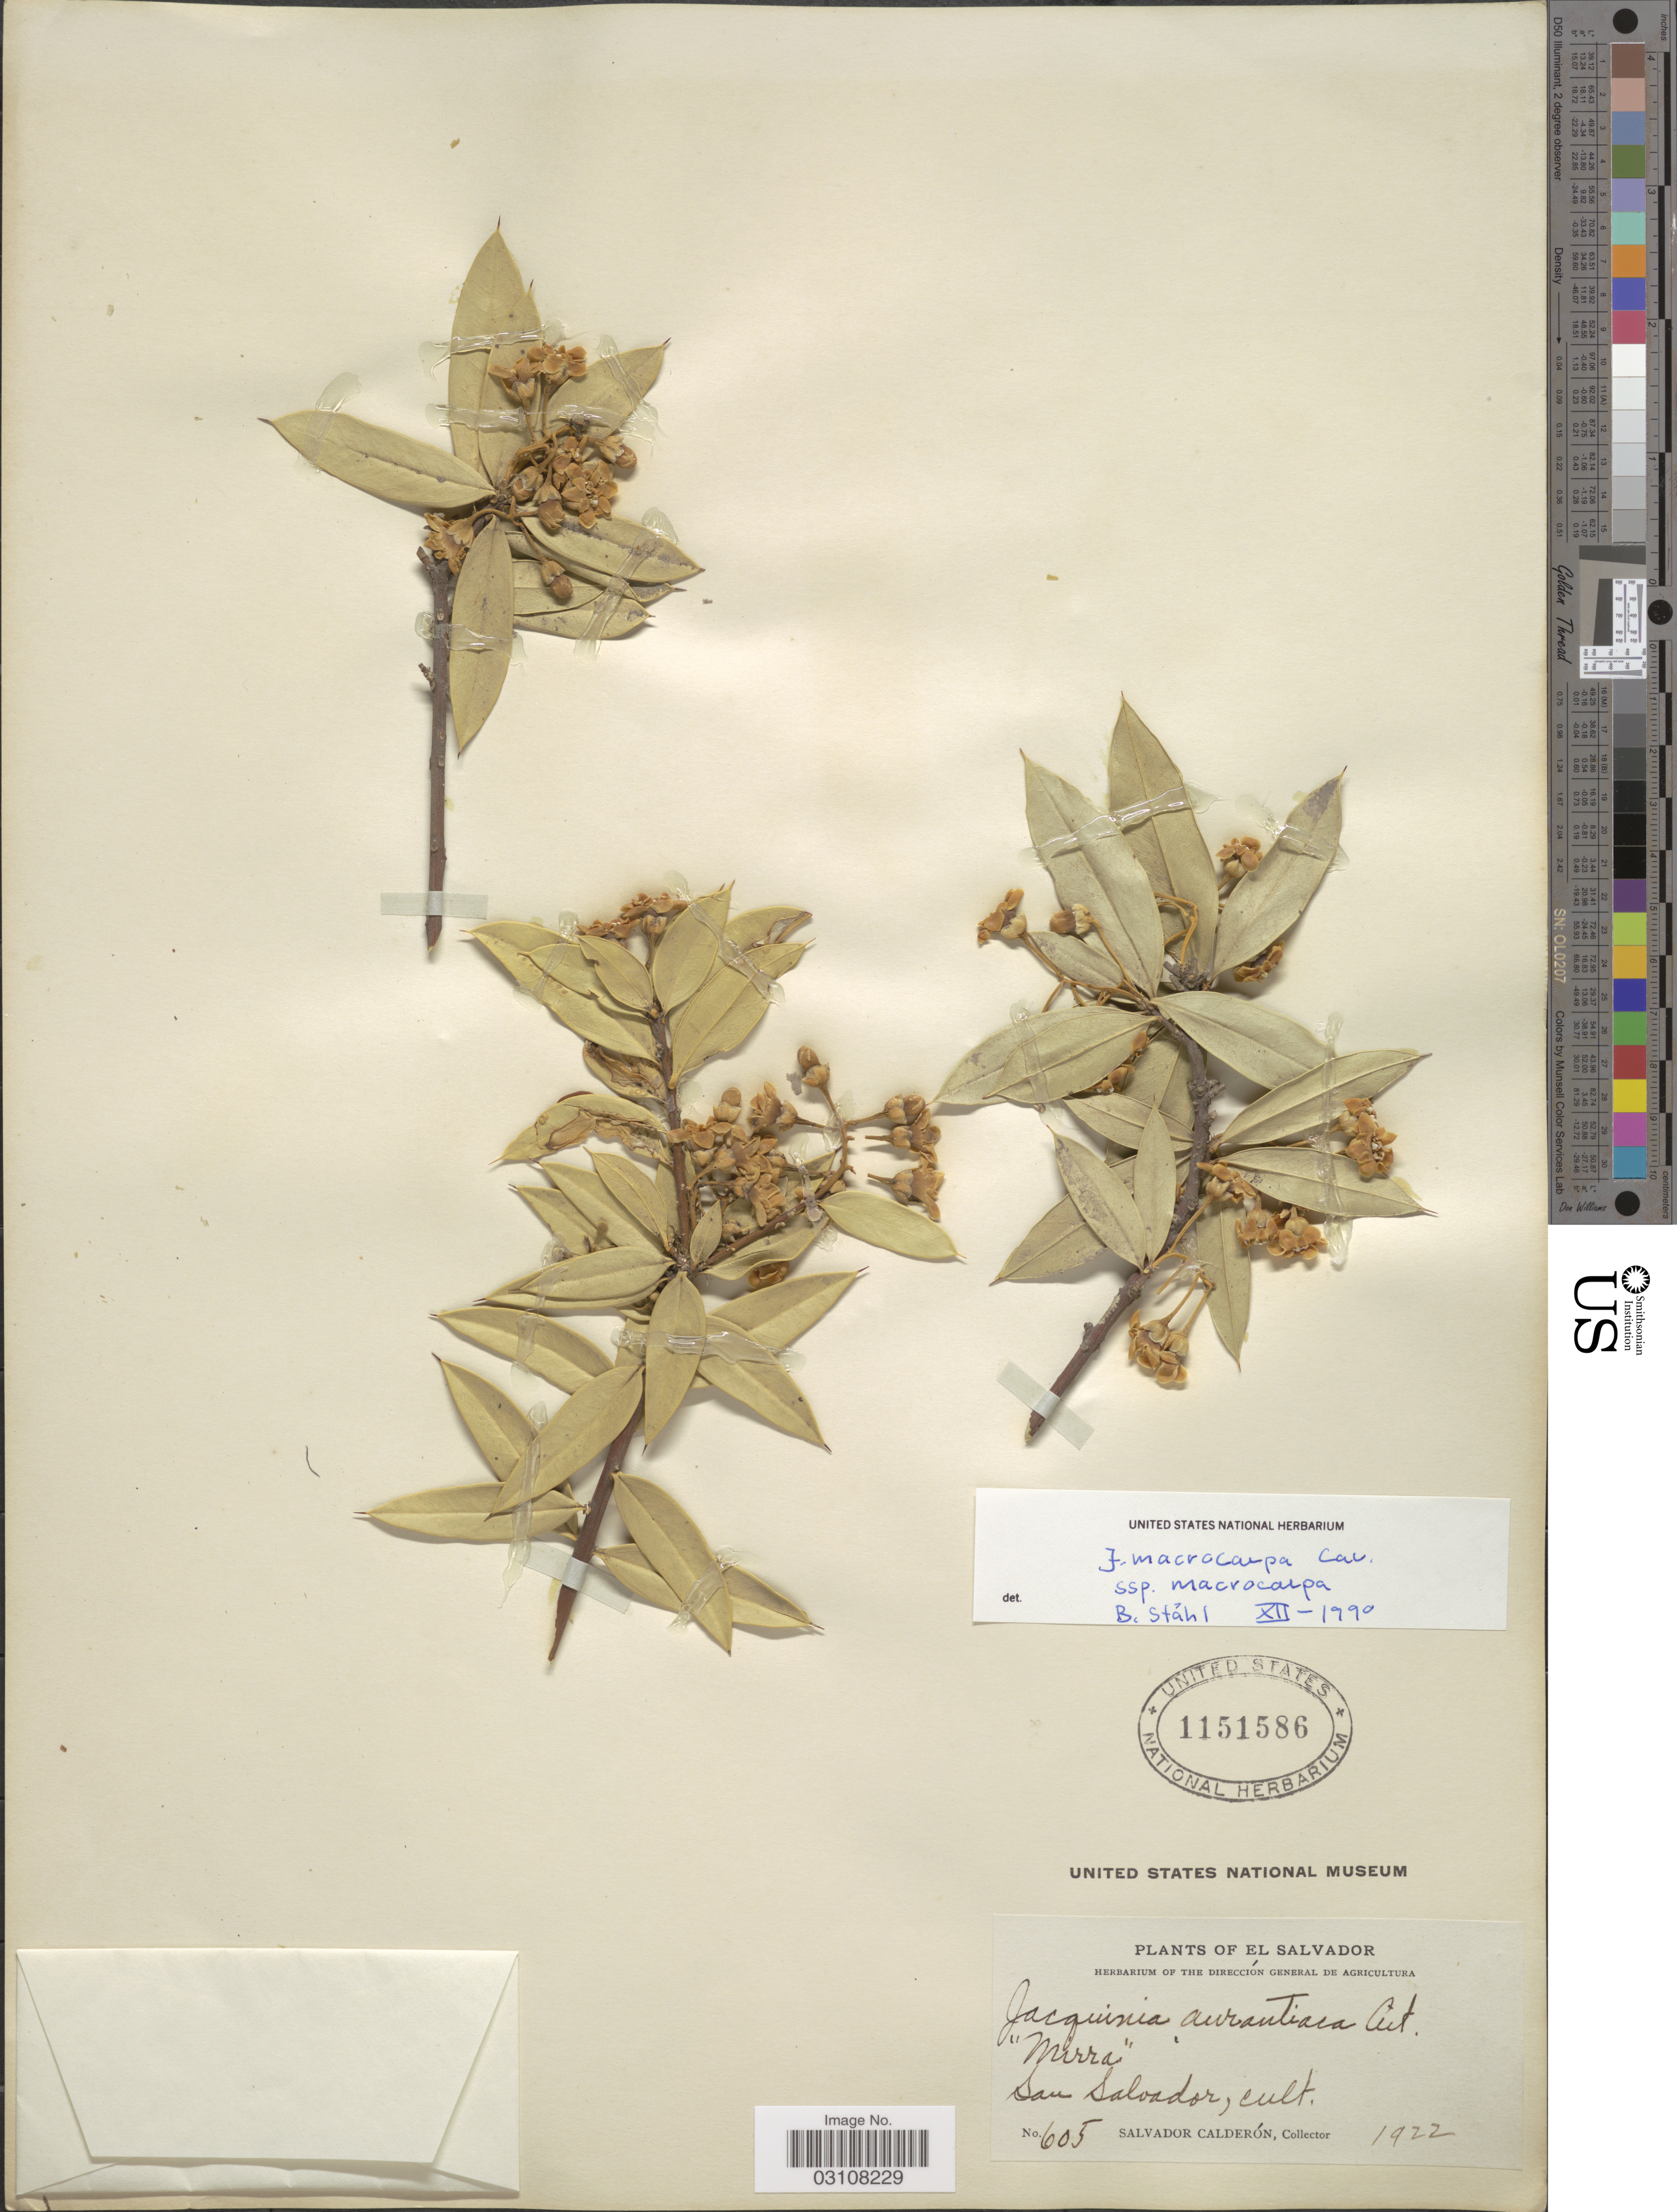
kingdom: Plantae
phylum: Tracheophyta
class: Magnoliopsida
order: Ericales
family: Primulaceae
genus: Jacquinia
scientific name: Jacquinia macrocarpa subsp. macrocarpa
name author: Cav.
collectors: S. Calderón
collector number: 605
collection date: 1922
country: El Salvador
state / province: San Salvador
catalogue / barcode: US 1151586